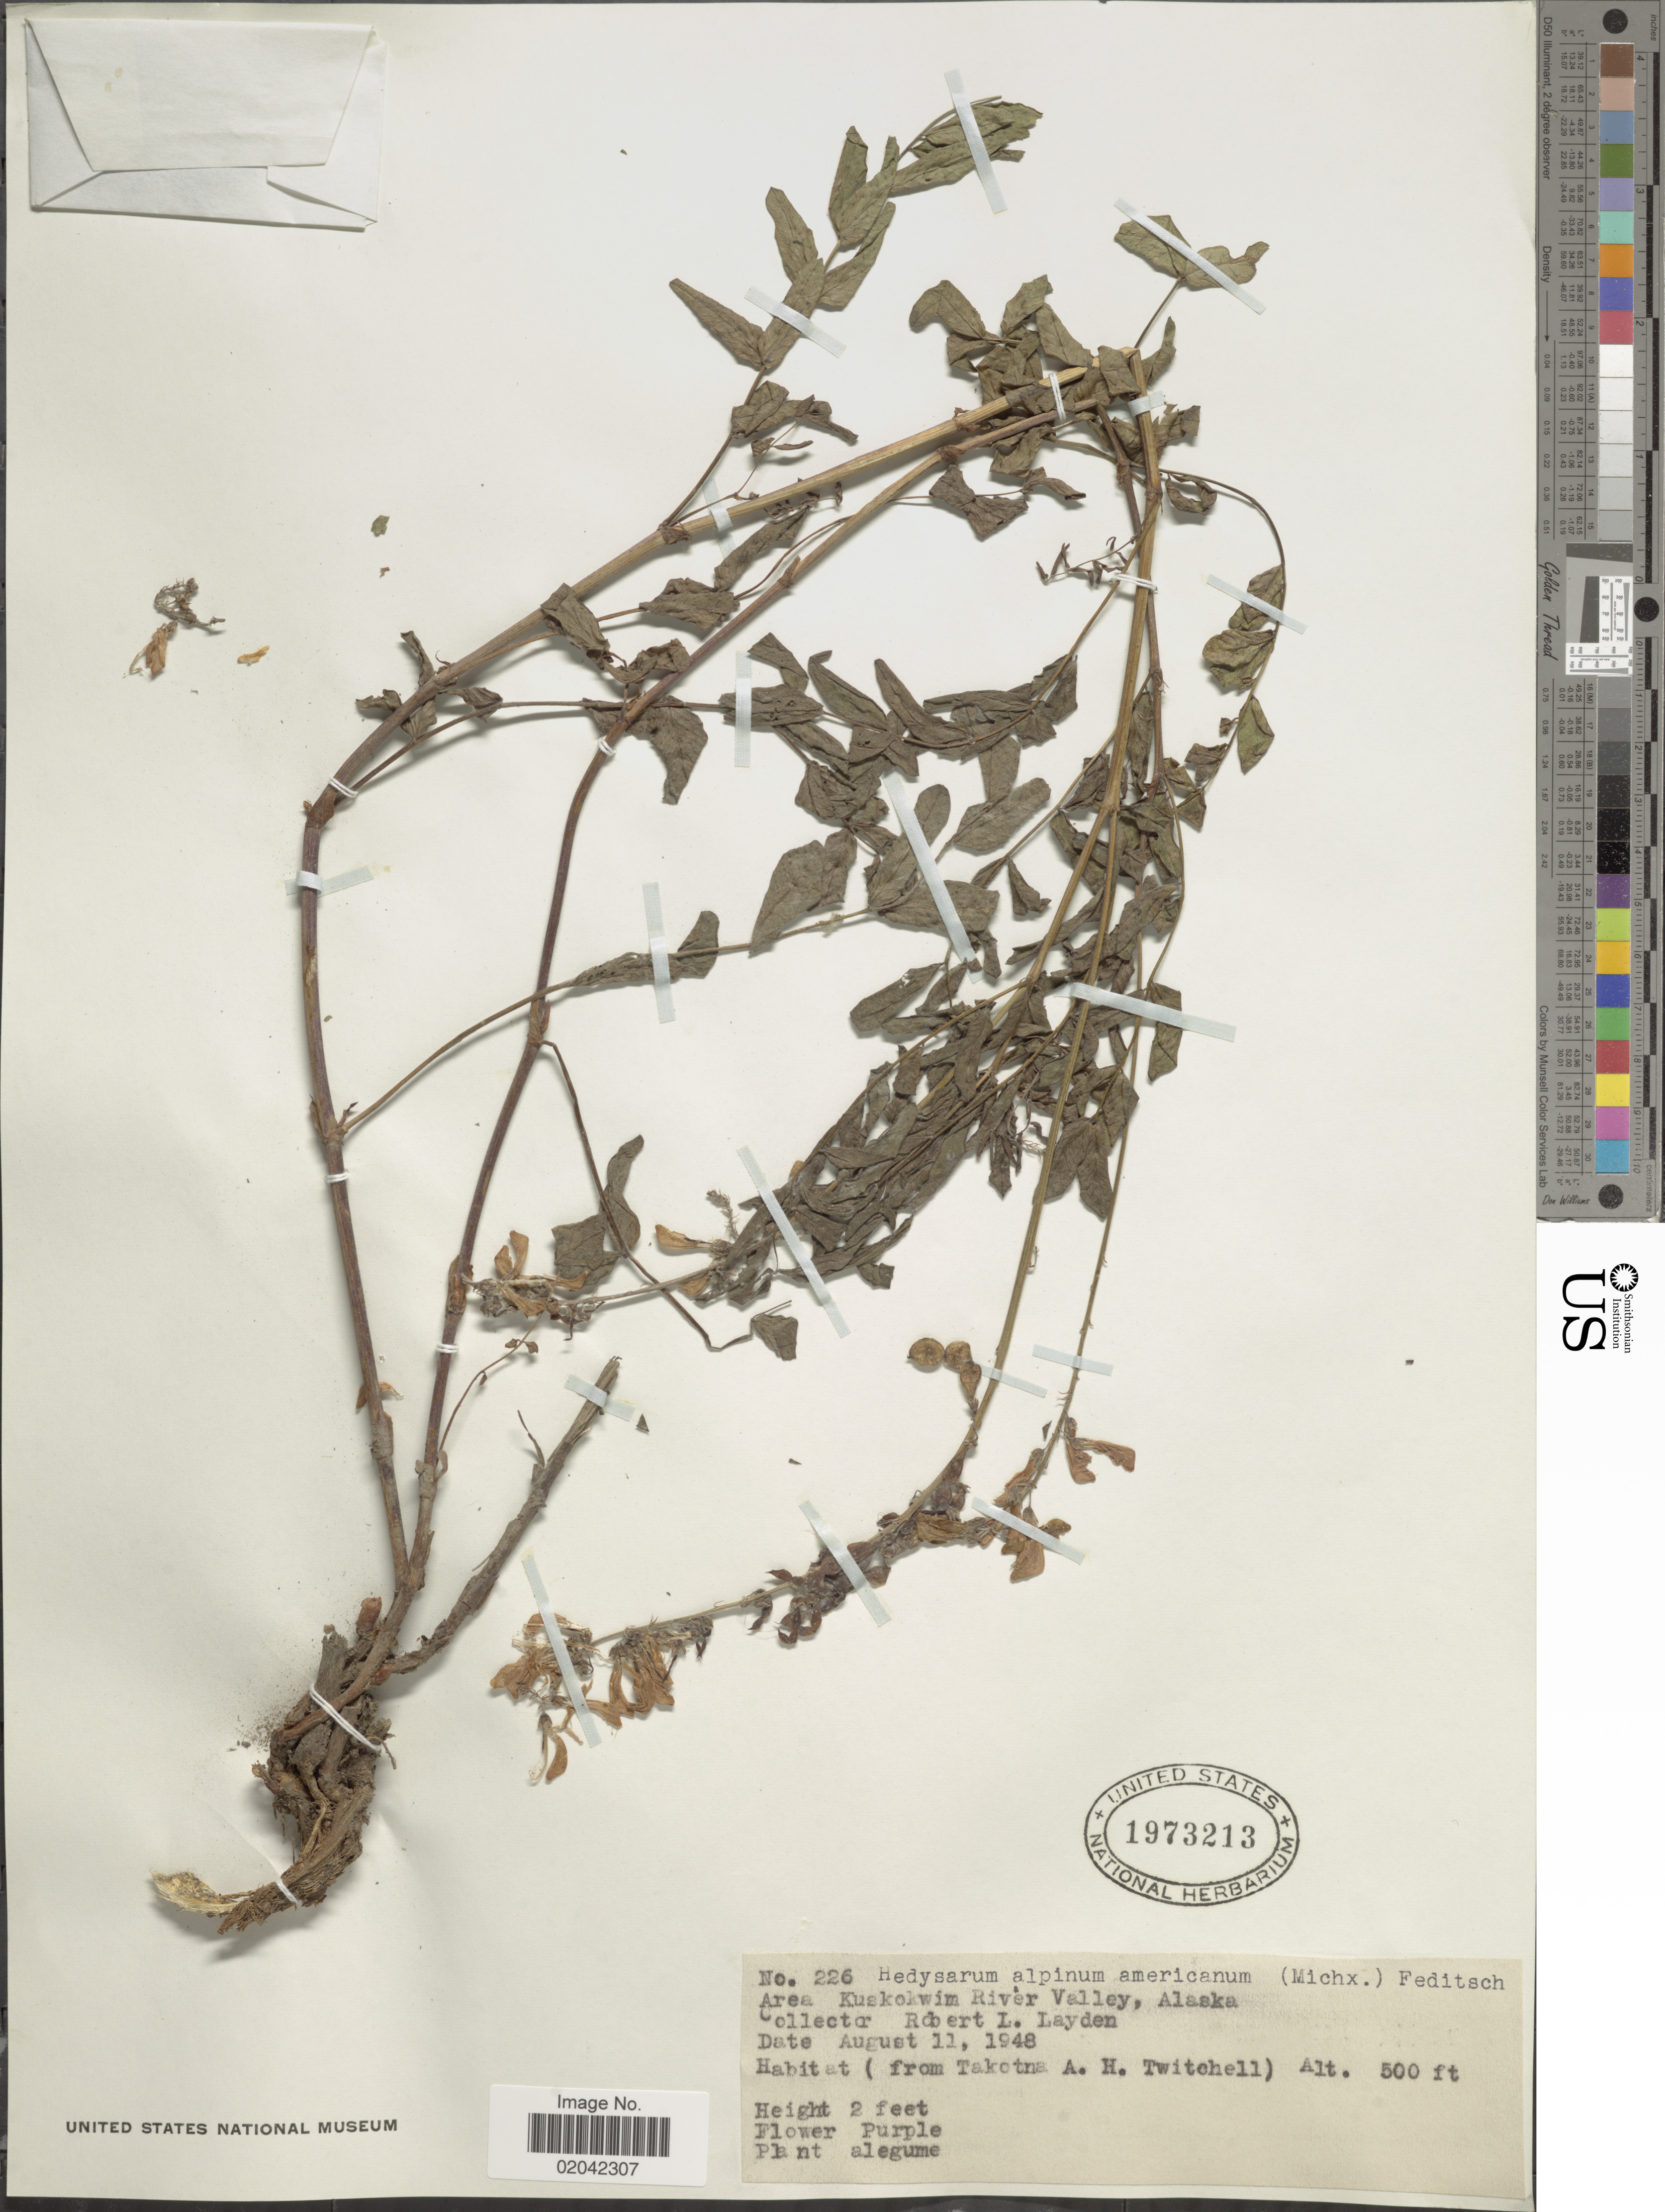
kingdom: Plantae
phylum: Tracheophyta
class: Magnoliopsida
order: Fabales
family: Fabaceae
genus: Hedysarum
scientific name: Hedysarum alpinum var. americanum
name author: Michx. ex Pursh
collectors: R. Layden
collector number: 226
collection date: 1948-08-11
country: United States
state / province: Alaska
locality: Area Kuskokwim River Valley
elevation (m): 152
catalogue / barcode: US 1973213